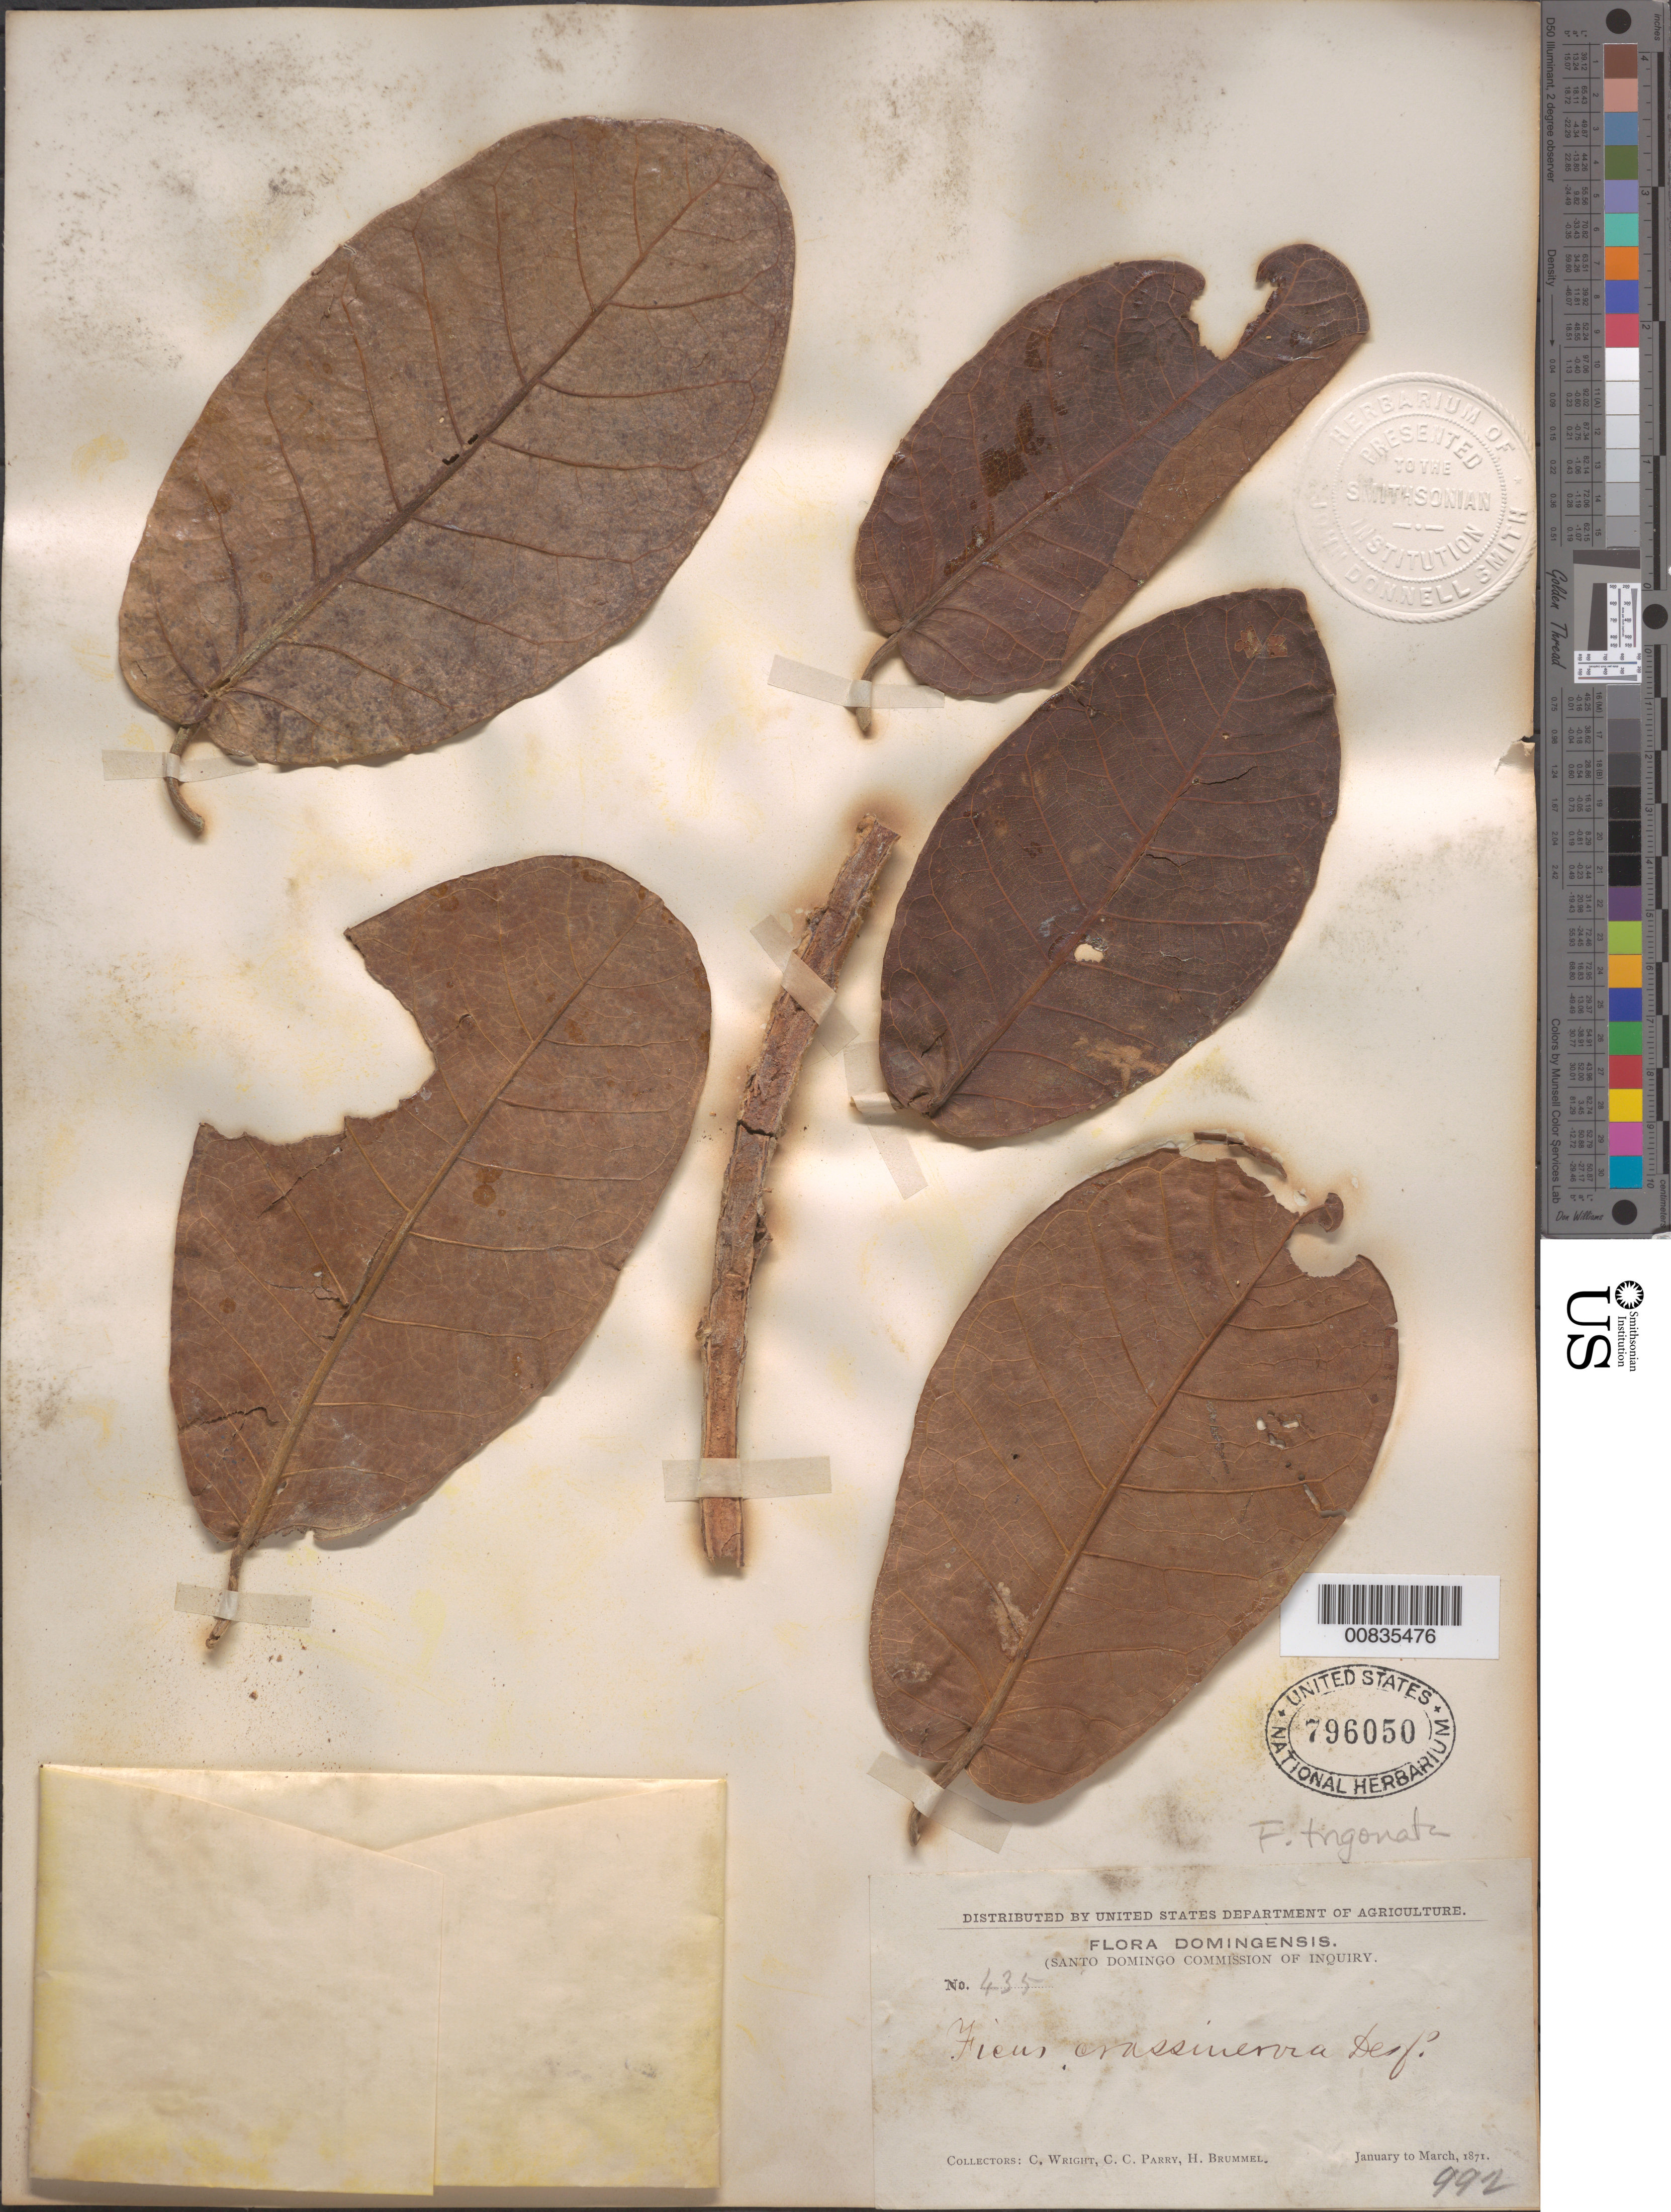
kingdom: Plantae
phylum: Tracheophyta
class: Magnoliopsida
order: Rosales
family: Moraceae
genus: Ficus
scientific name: Ficus trigonata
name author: L.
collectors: C. Wright, C. C. Parry & H. Brummel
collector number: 435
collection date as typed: Jan 1871 to -- Mar 1871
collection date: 1871-01/1871-03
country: Dominican Republic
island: Hispaniola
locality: Dominican Republic.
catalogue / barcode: US 796050